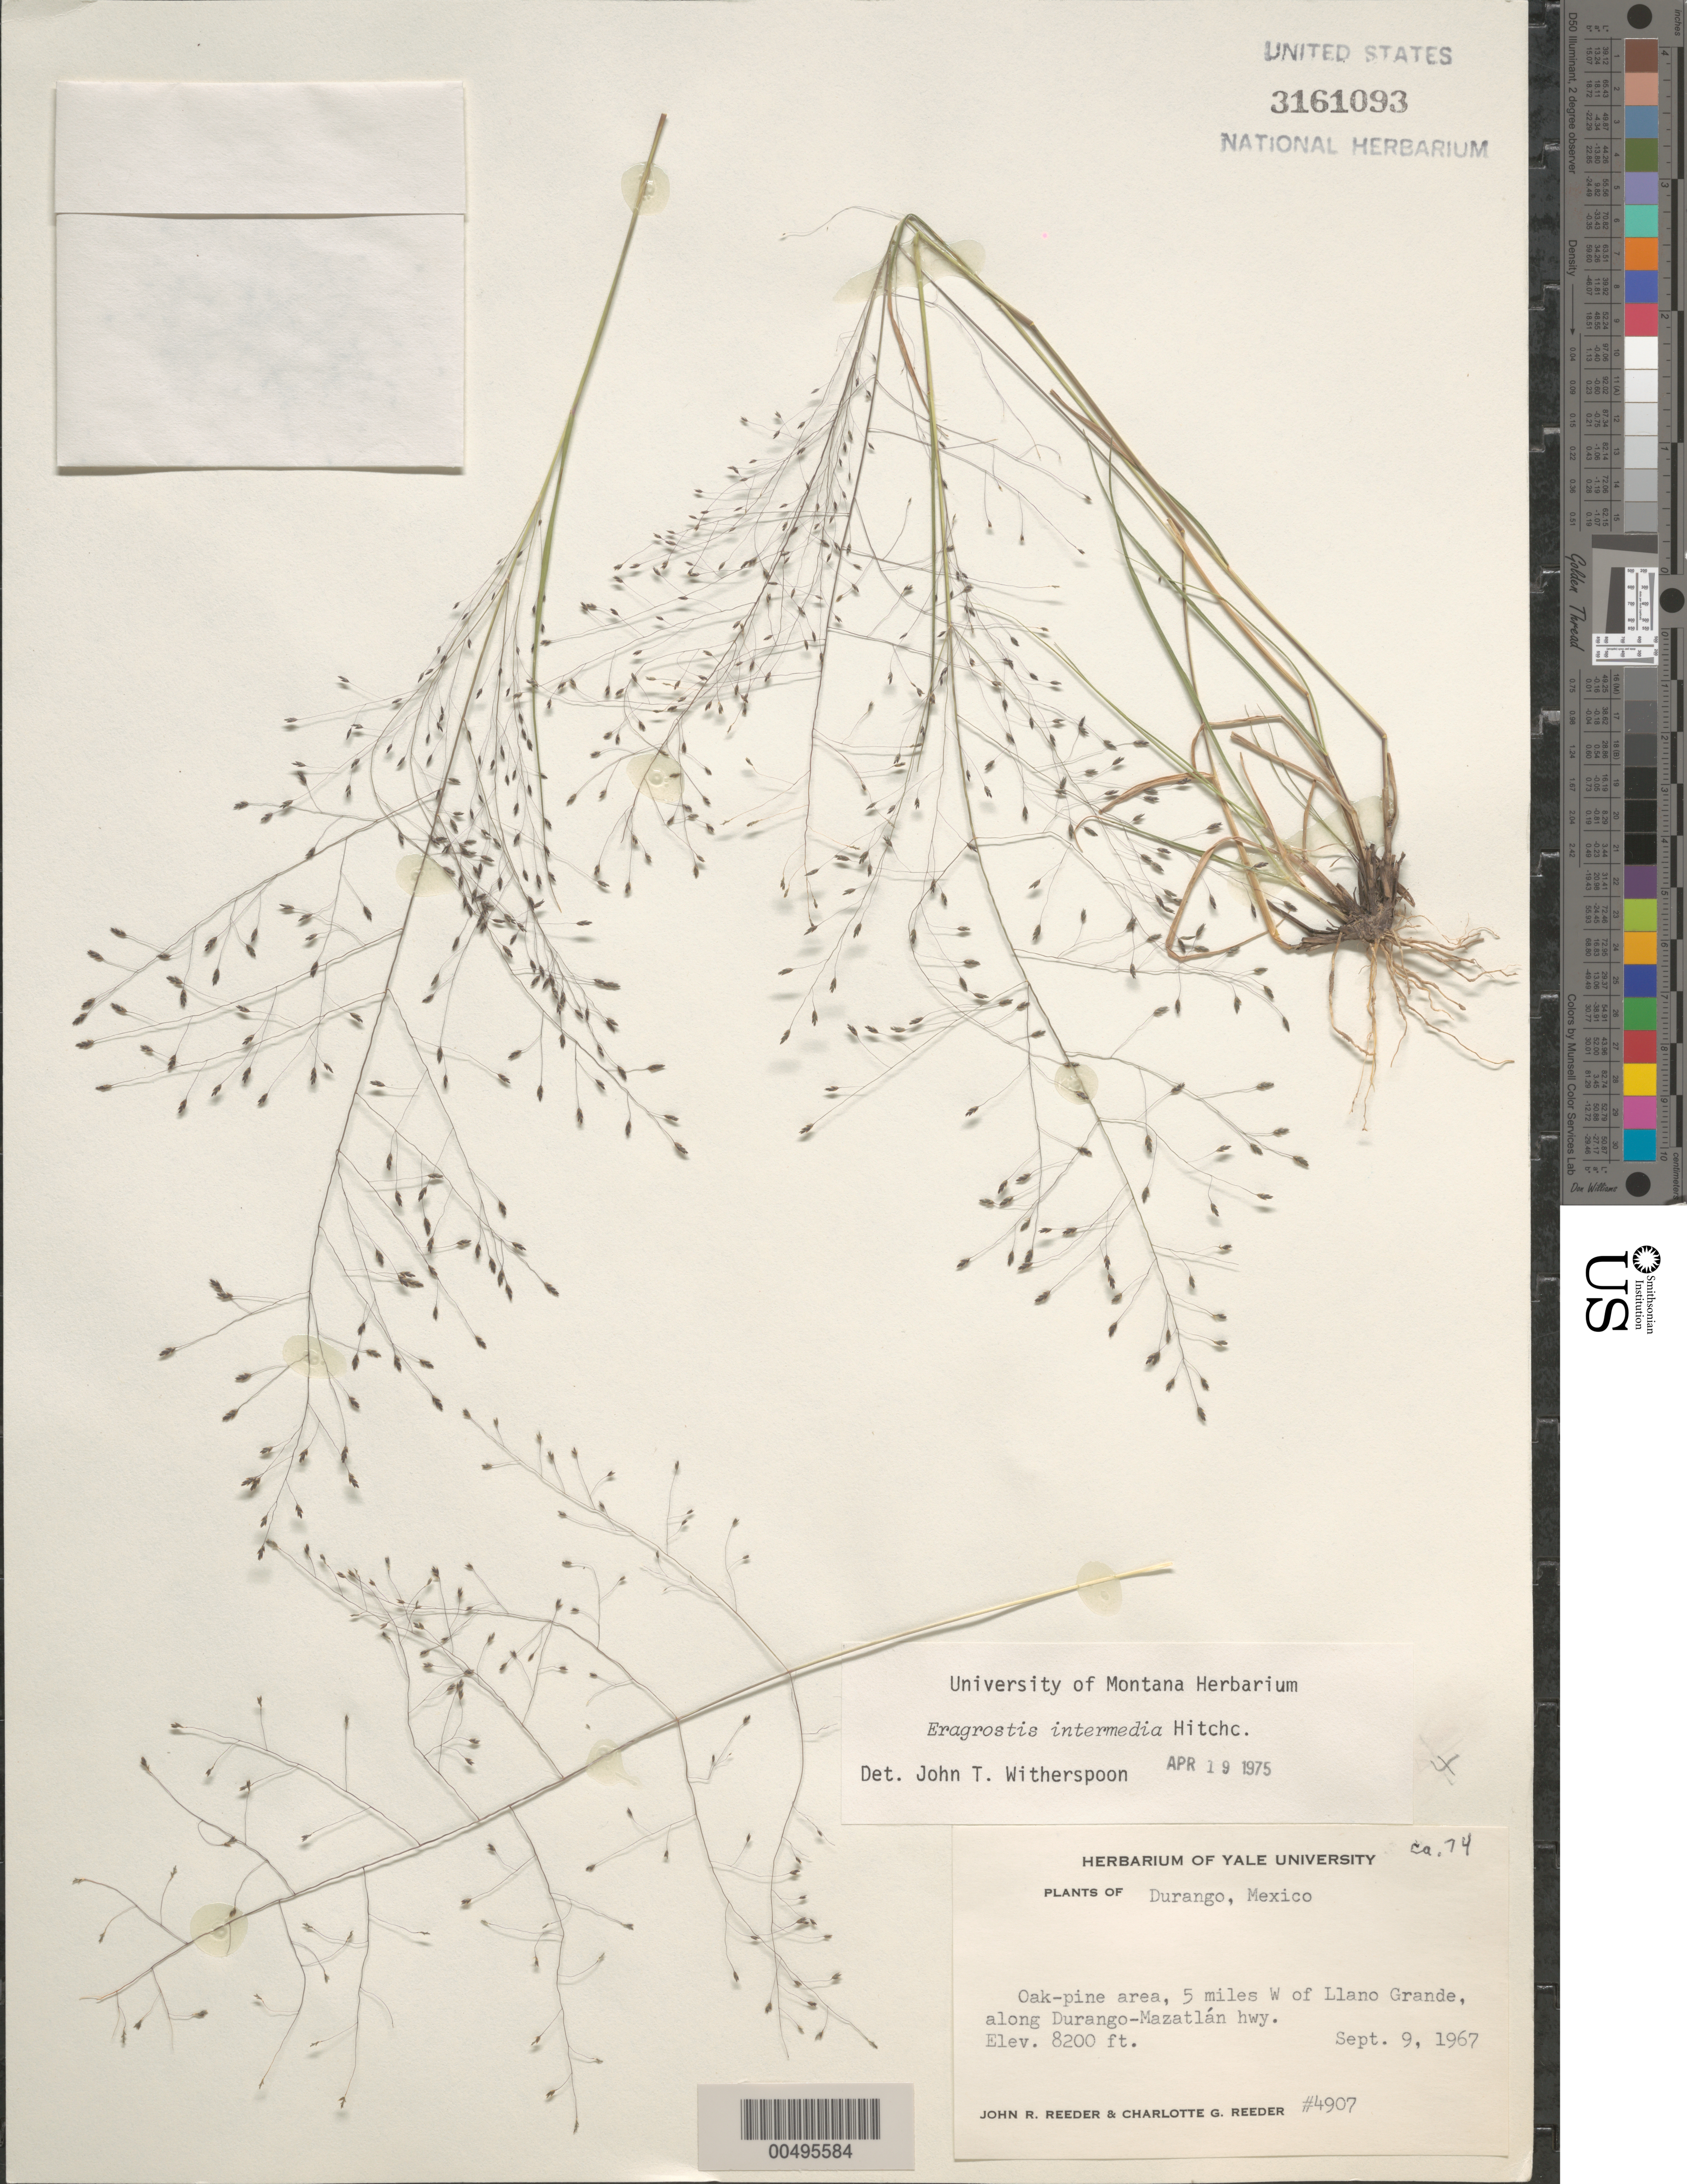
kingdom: Plantae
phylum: Tracheophyta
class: Liliopsida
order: Poales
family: Poaceae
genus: Eragrostis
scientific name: Eragrostis intermedia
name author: Hitchc.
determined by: Witherspoon, John T.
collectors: J. R. Reeder & C. G. Reeder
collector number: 4907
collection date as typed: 9 Sep 1967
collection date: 1967-09-09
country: Mexico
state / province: Durango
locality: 5 mi W of Llano Grande, along Durango - Mazatlán hwy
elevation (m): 2499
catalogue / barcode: US 3161093